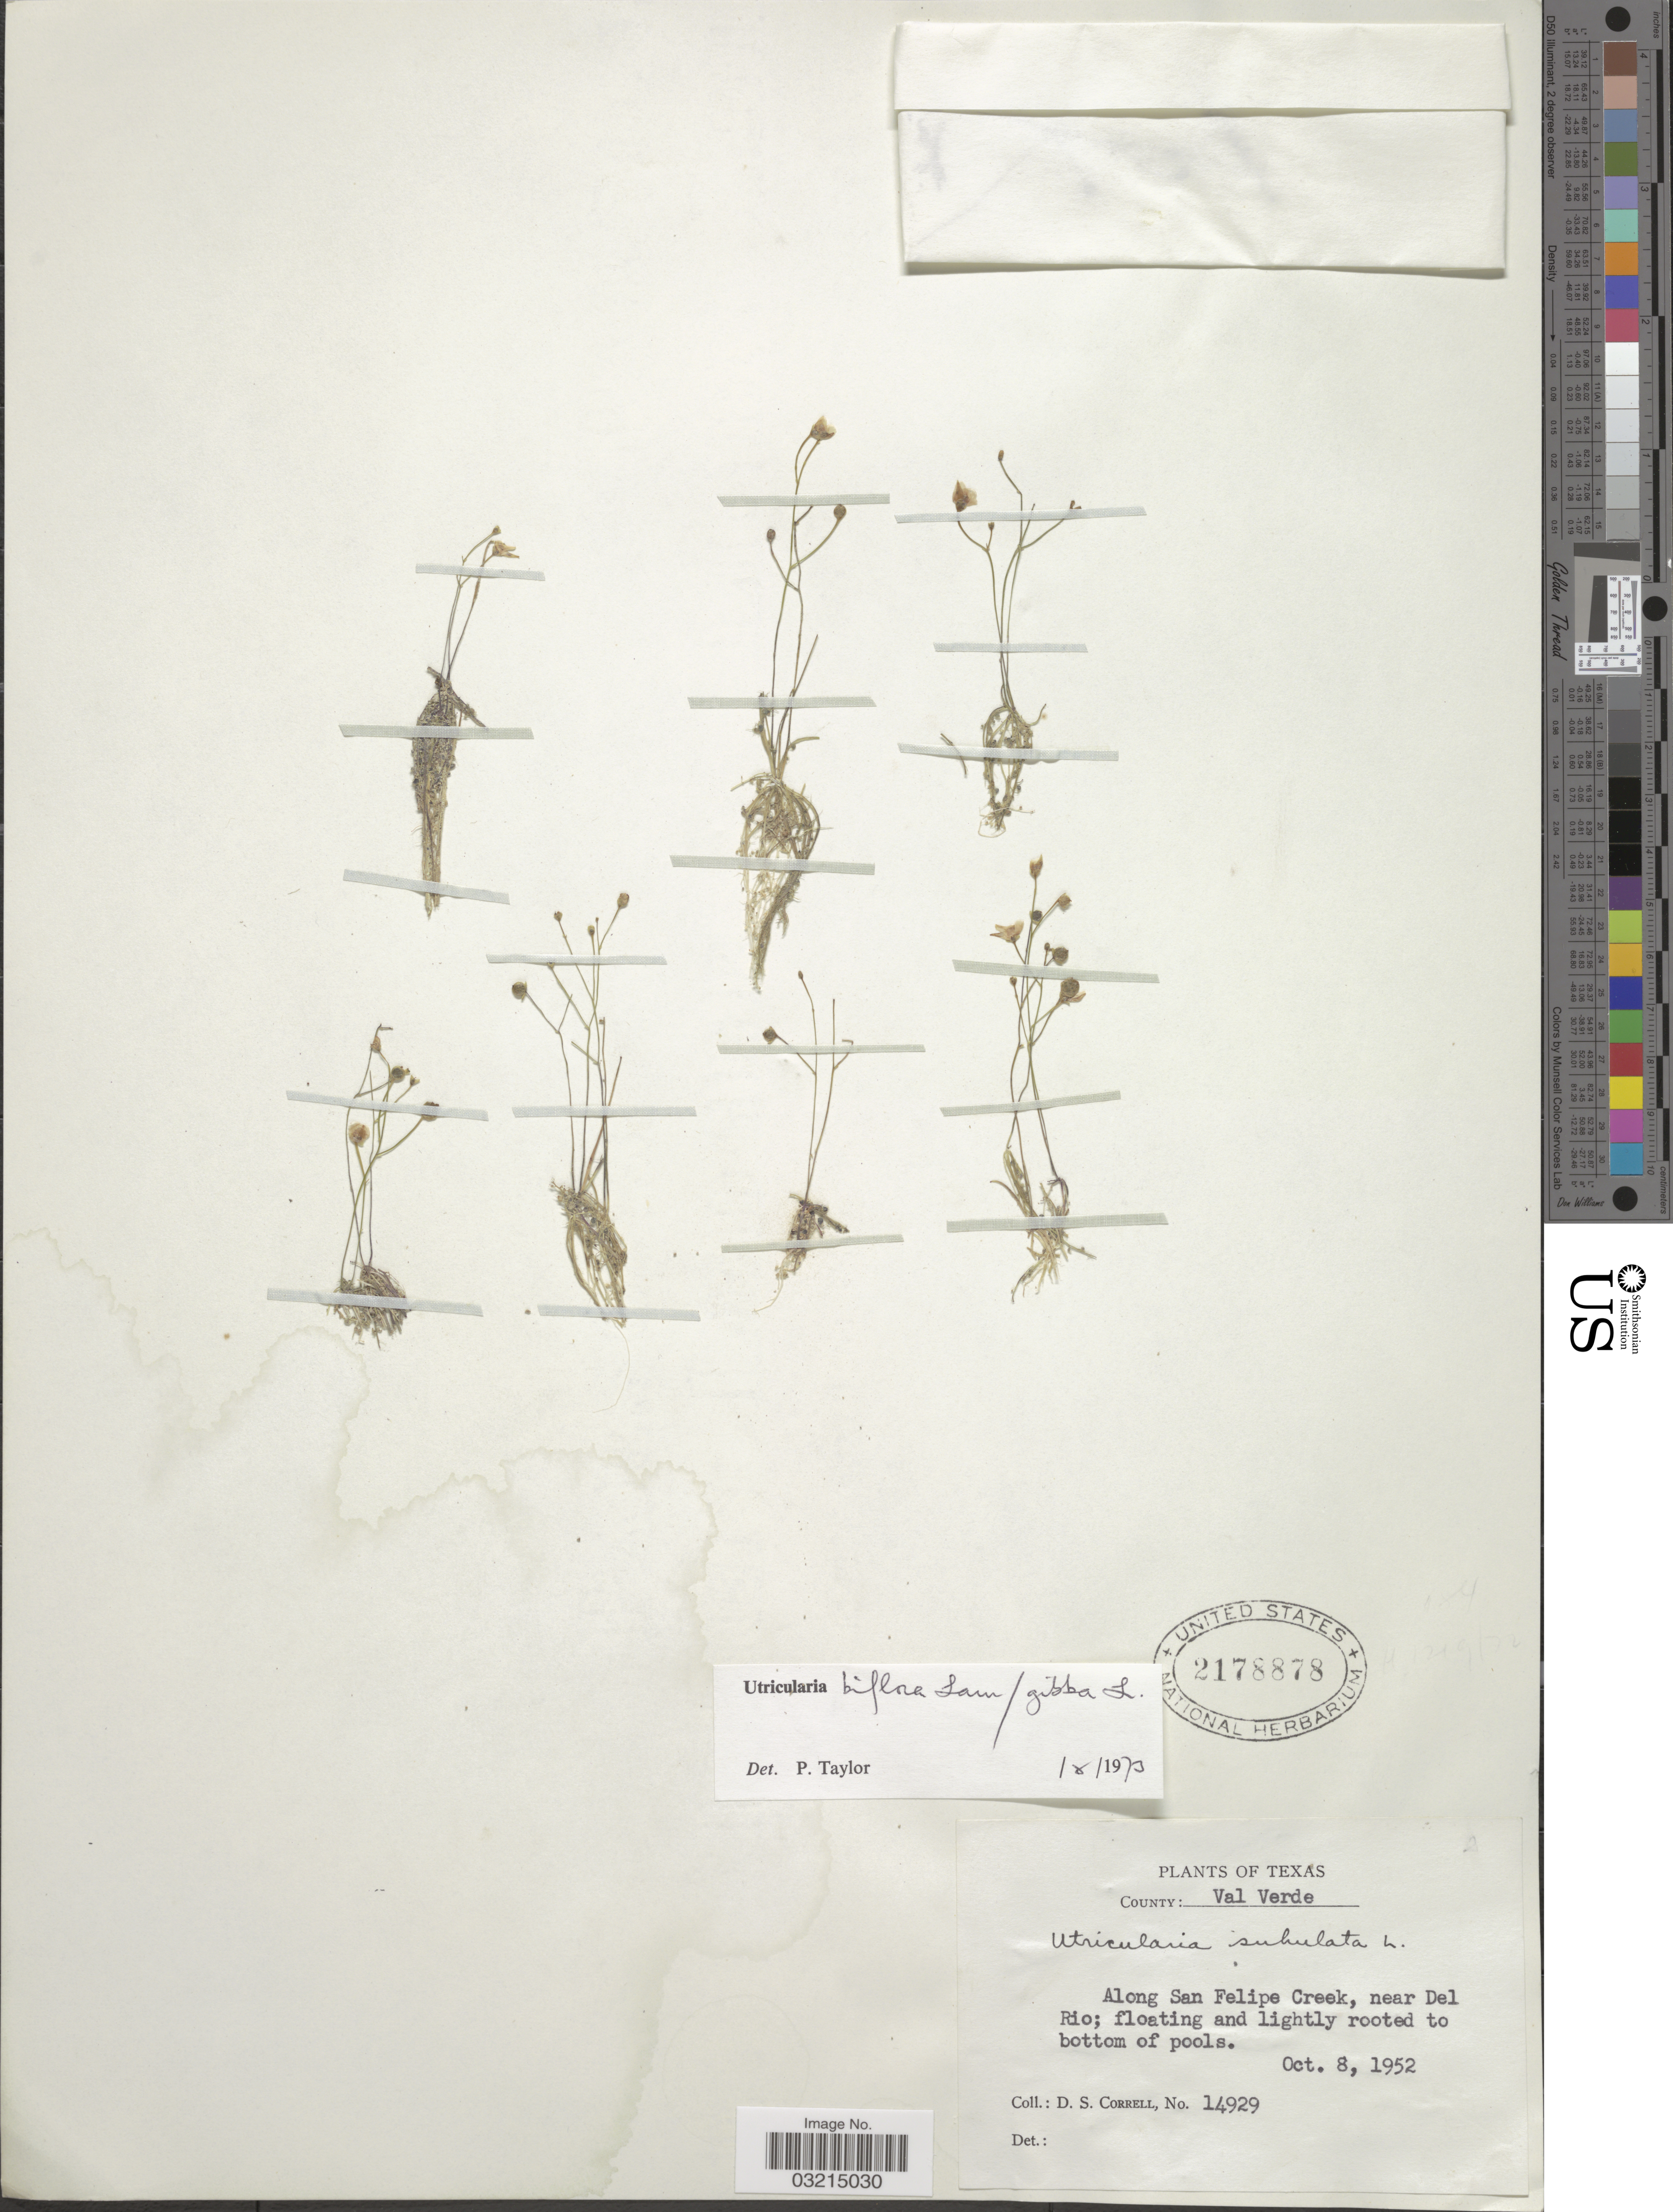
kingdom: Plantae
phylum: Tracheophyta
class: Magnoliopsida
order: Lamiales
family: Lentibulariaceae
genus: Utricularia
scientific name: Utricularia biflora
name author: Lam.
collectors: D. S. Correll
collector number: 14929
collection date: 1952-10-08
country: United States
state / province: Texas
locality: County: Val Verde. Along San Felipe Creek, near Del Rio.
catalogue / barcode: US 2178878